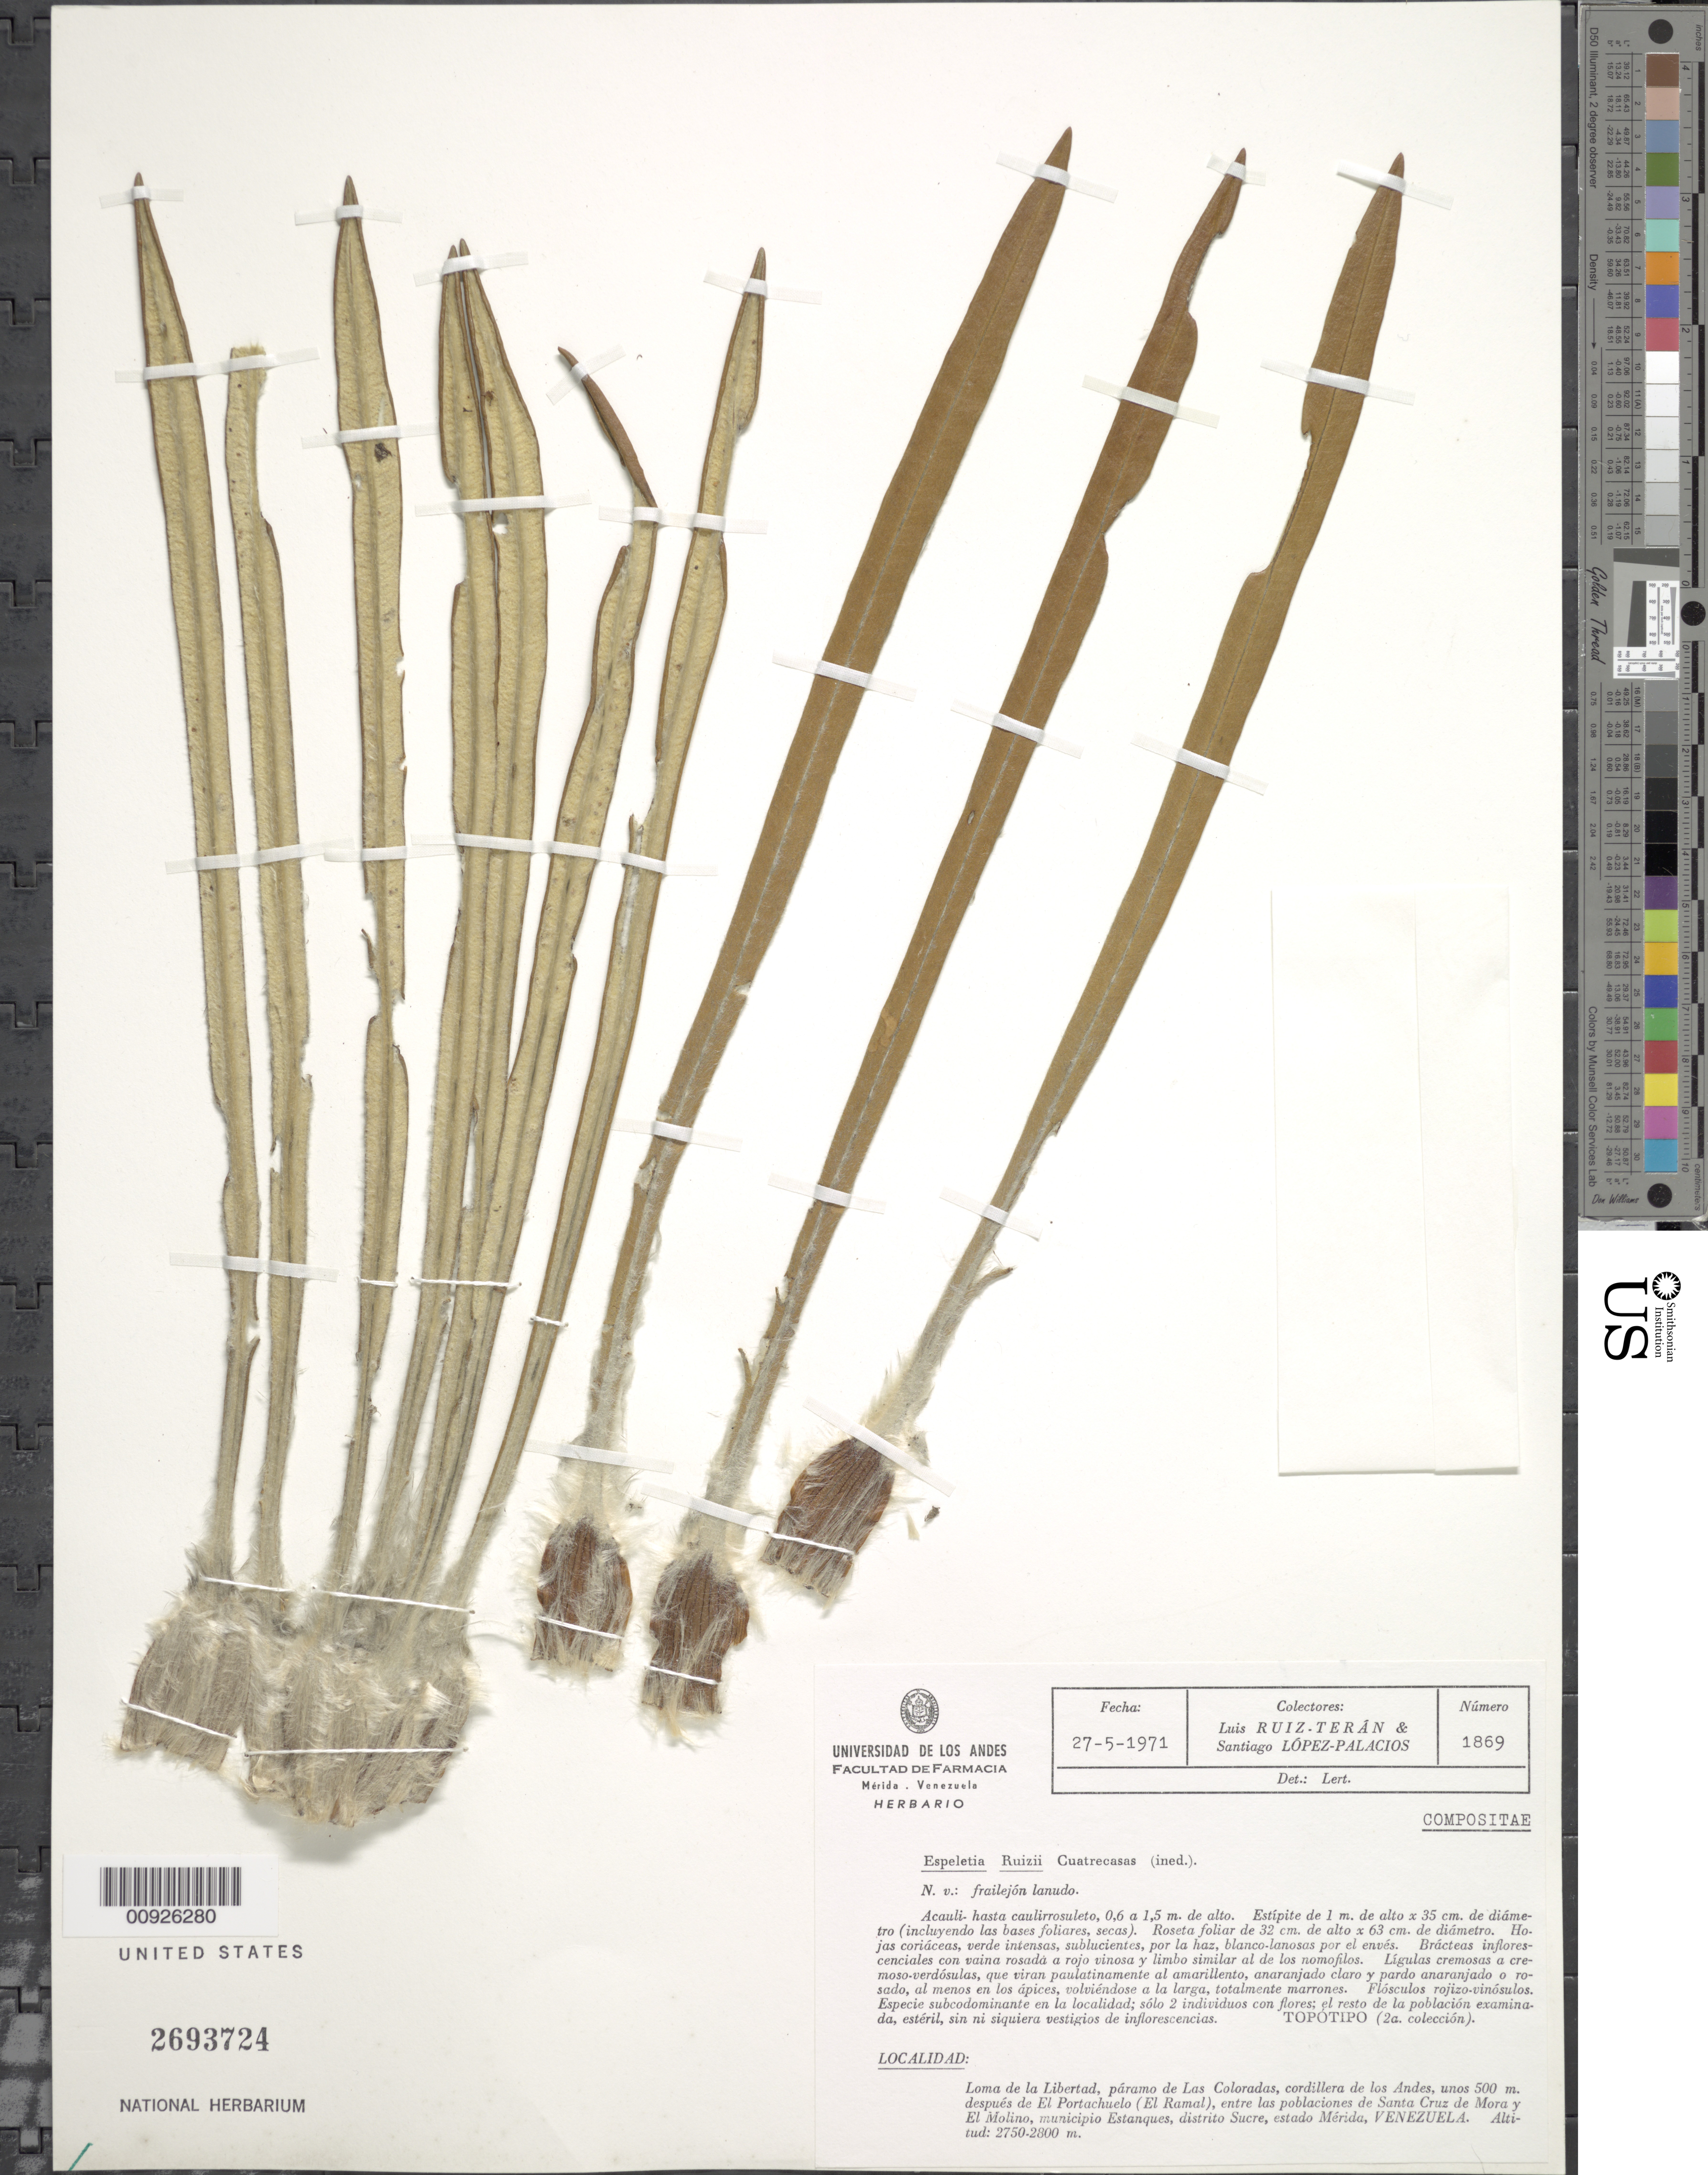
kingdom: Plantae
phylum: Tracheophyta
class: Magnoliopsida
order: Asterales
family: Asteraceae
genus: Ruilopezia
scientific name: Ruilopezia ruizii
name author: (Cuatrec.) Cuatrec.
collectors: L. E. Ruíz-Terán & M. López Figueiras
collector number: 1869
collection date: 1971-05-25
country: Venezuela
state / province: Mérida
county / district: Sucre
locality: P. de las Coloradas. Loma de la Libertad, unos 500 m después de El Portachuelo (El Ramal), entre las poblaciones de Santa Cruz de Mora y El Molino, M. Estanques.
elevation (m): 2750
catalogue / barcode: US 2693724